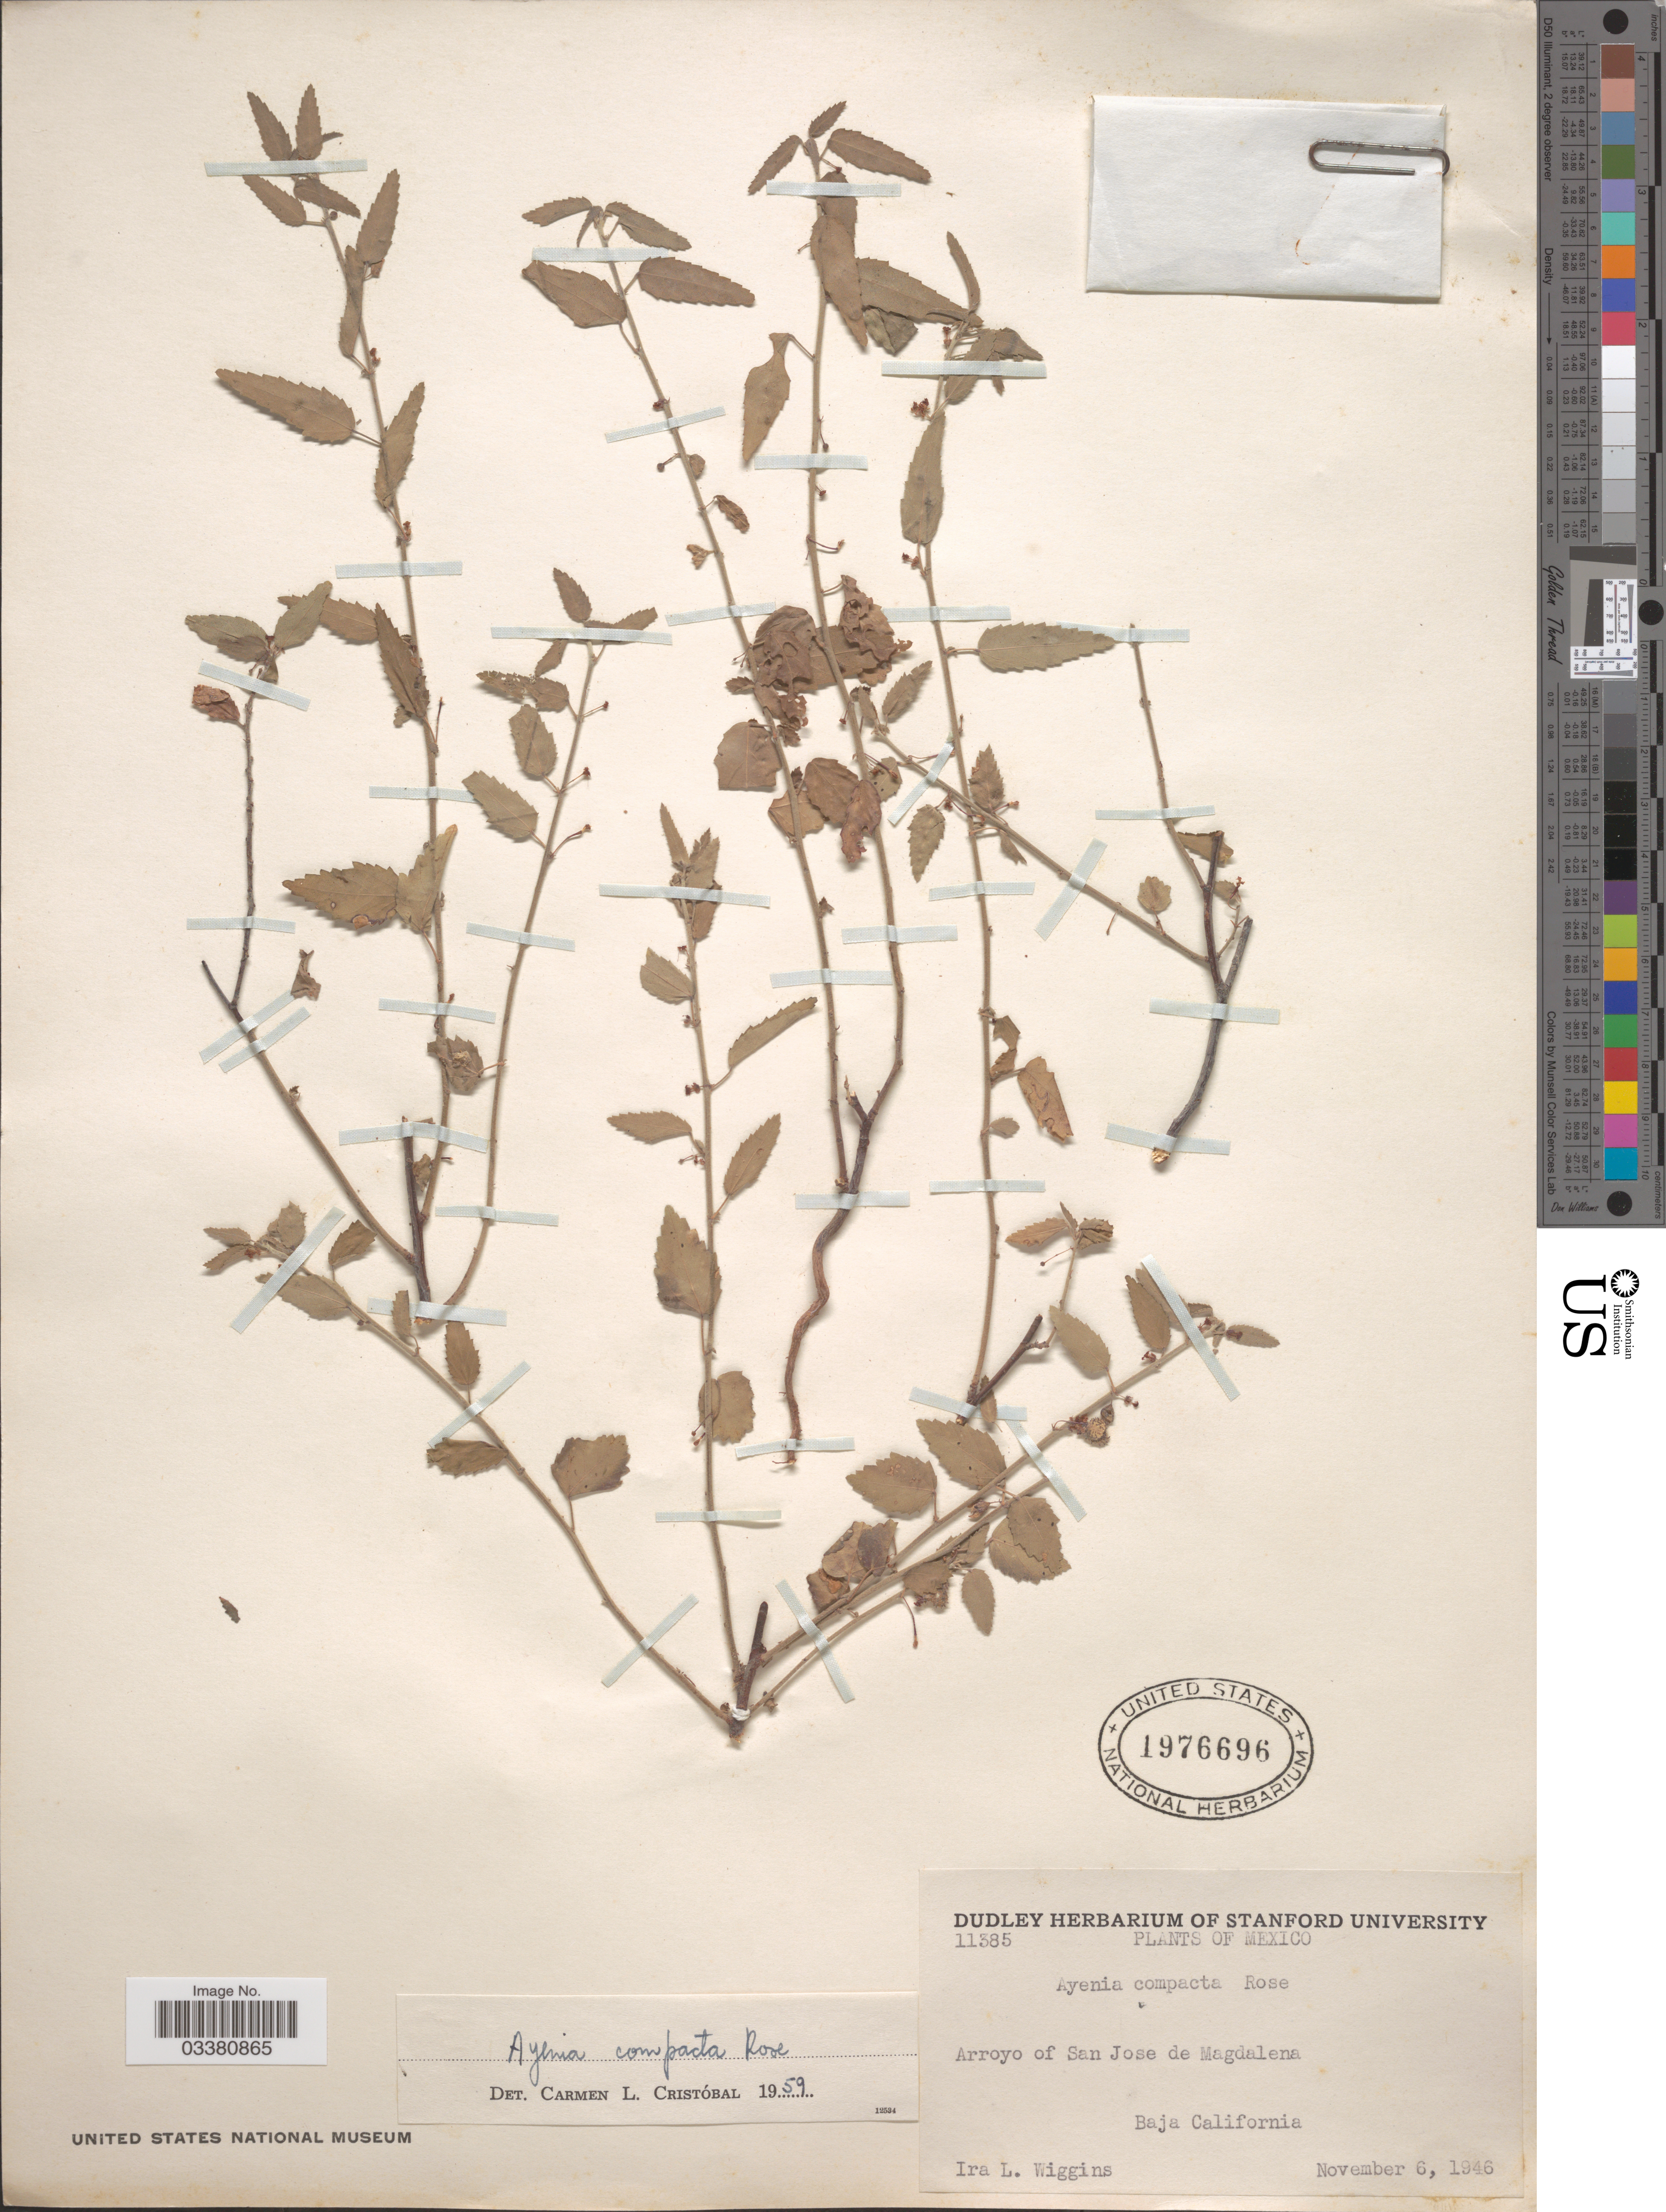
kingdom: Plantae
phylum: Tracheophyta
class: Magnoliopsida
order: Malvales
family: Malvaceae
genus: Ayenia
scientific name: Ayenia compacta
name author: Rose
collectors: I. L. Wiggins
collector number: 11385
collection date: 1946-11-06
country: Mexico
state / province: Baja California Sur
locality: Arroyo of San Jose de Magdalena.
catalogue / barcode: US 1976696